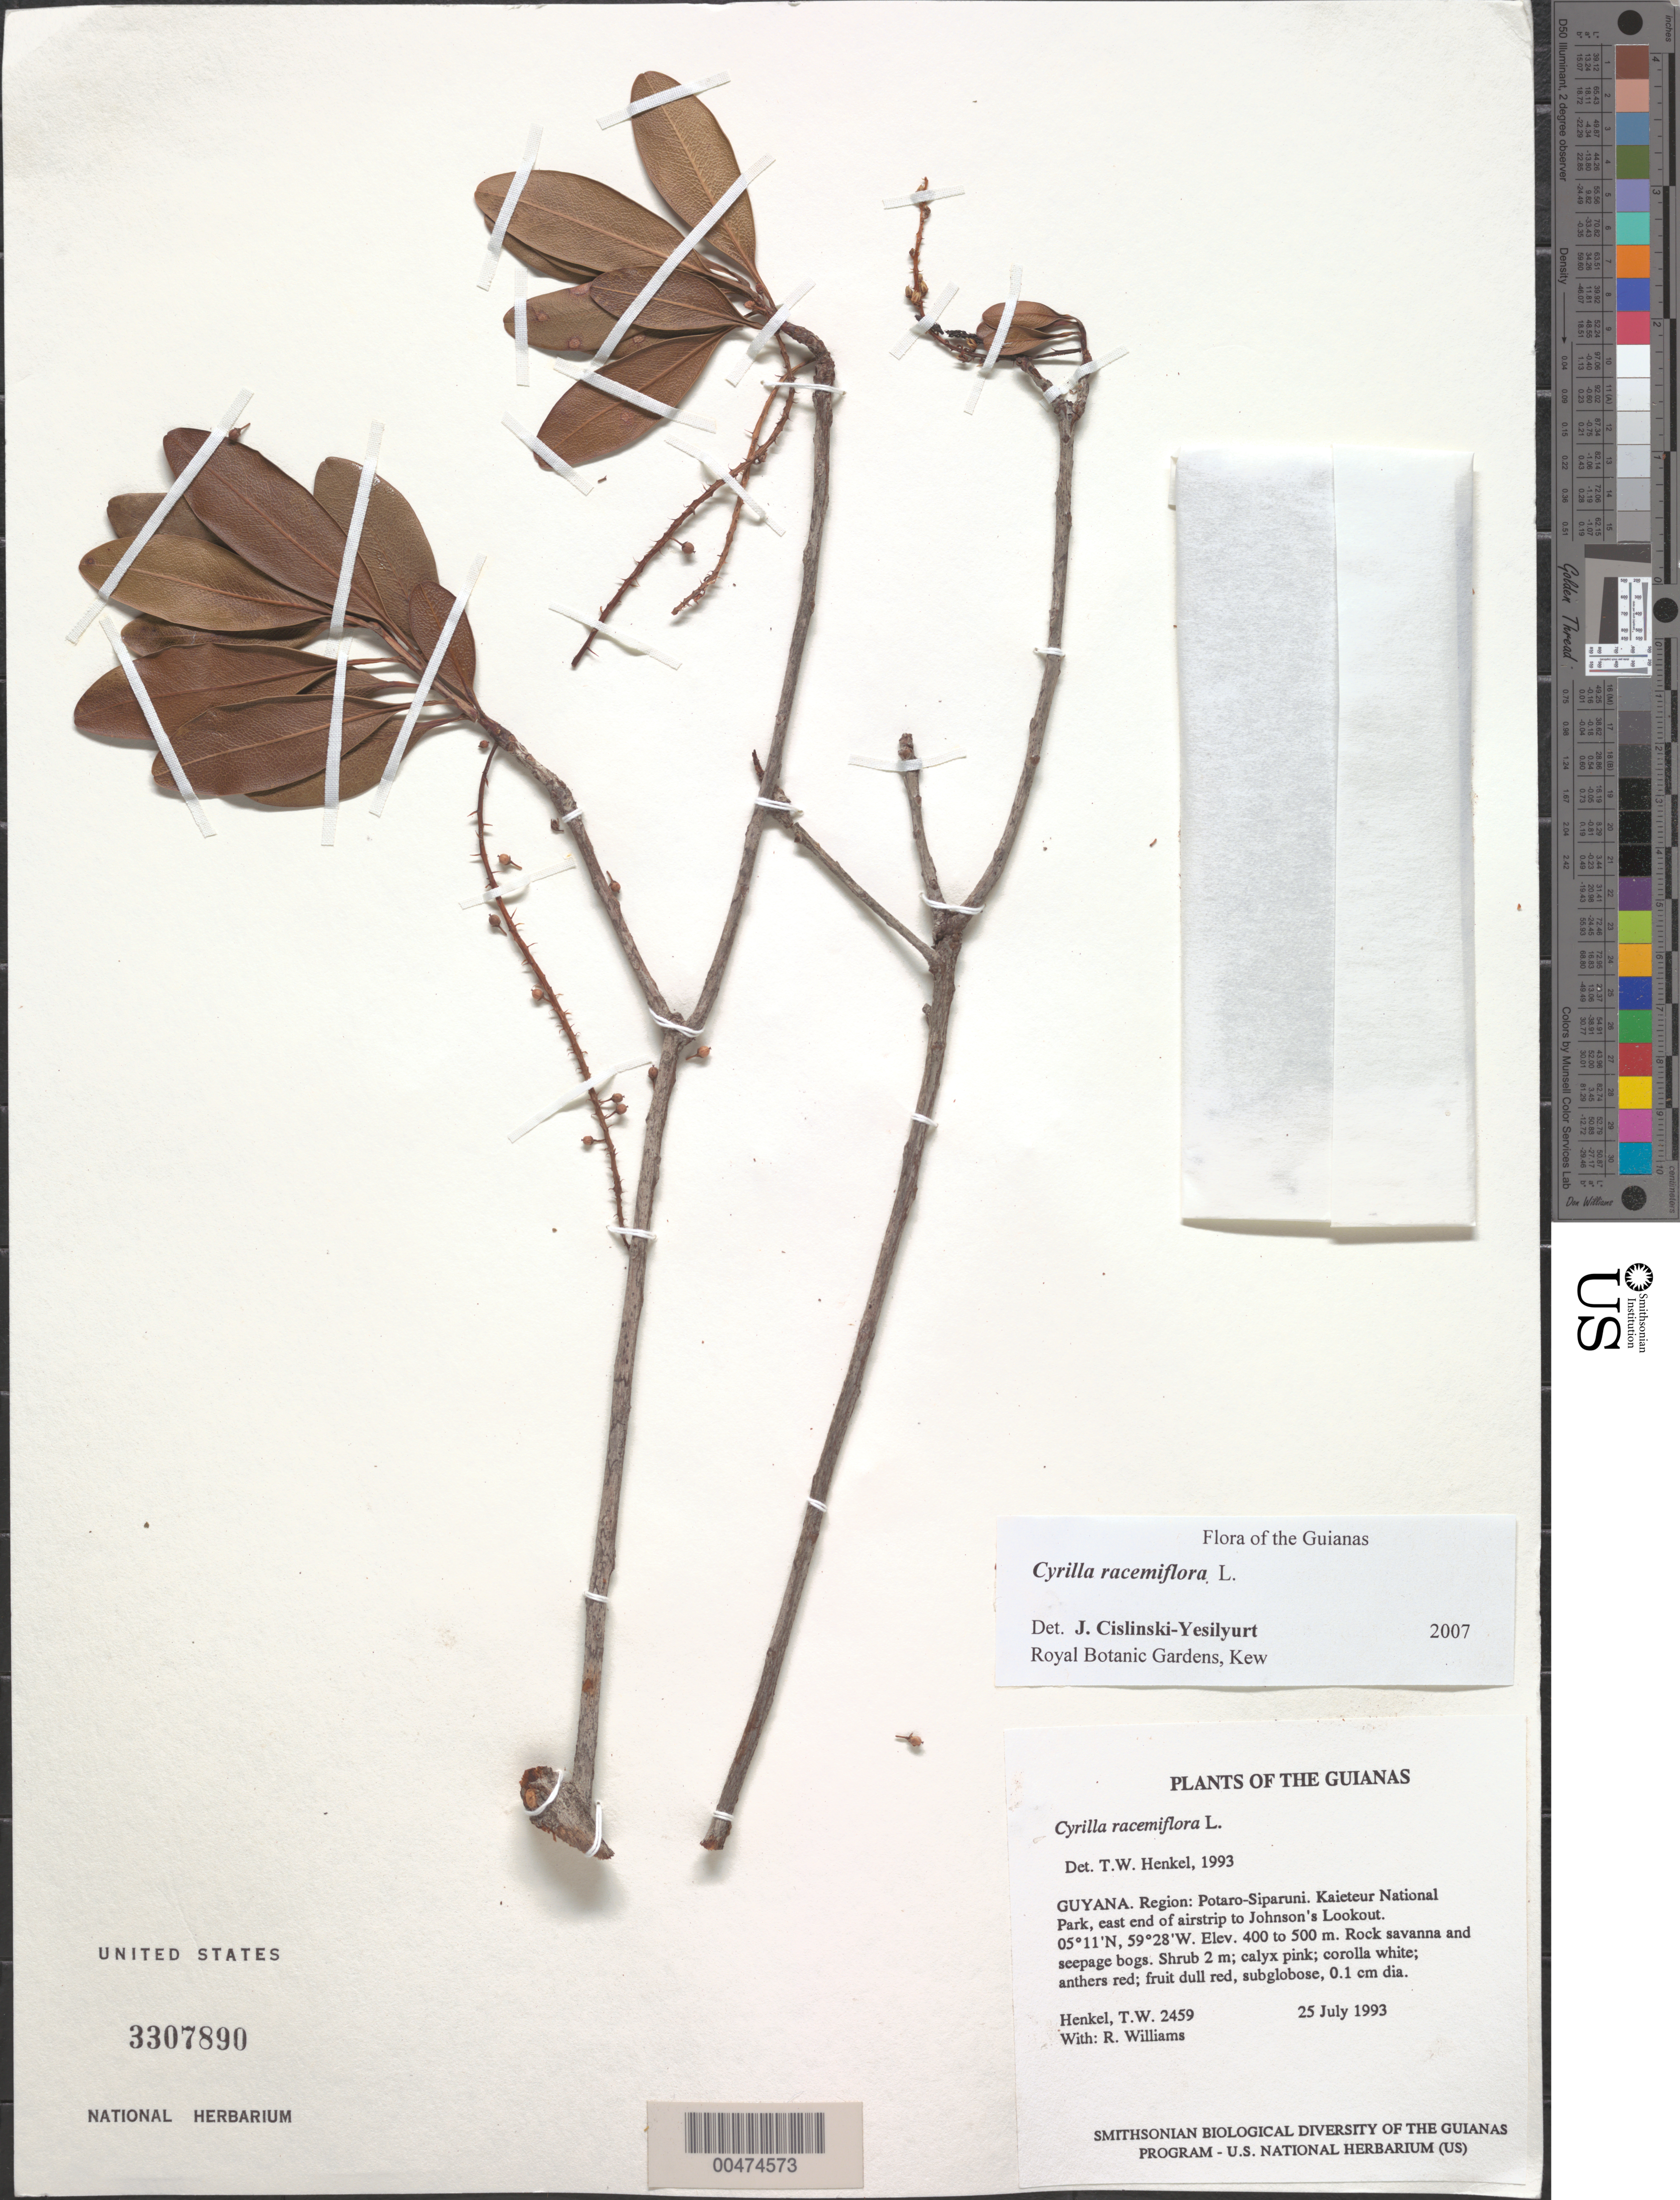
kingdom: Plantae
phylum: Tracheophyta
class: Magnoliopsida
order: Ericales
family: Cyrillaceae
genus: Cyrilla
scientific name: Cyrilla racemiflora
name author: L.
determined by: Yesilyurt, J. C.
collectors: T. Henkel & R. Williams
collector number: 2459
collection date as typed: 25 July 1993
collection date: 1993-07-25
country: Guyana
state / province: Potaro-Siparuni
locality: Kaieteur National Park, east end of airstrip to Johnson's Lookout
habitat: Rock savanna and seepage bogs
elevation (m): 400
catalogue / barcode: US 3307890